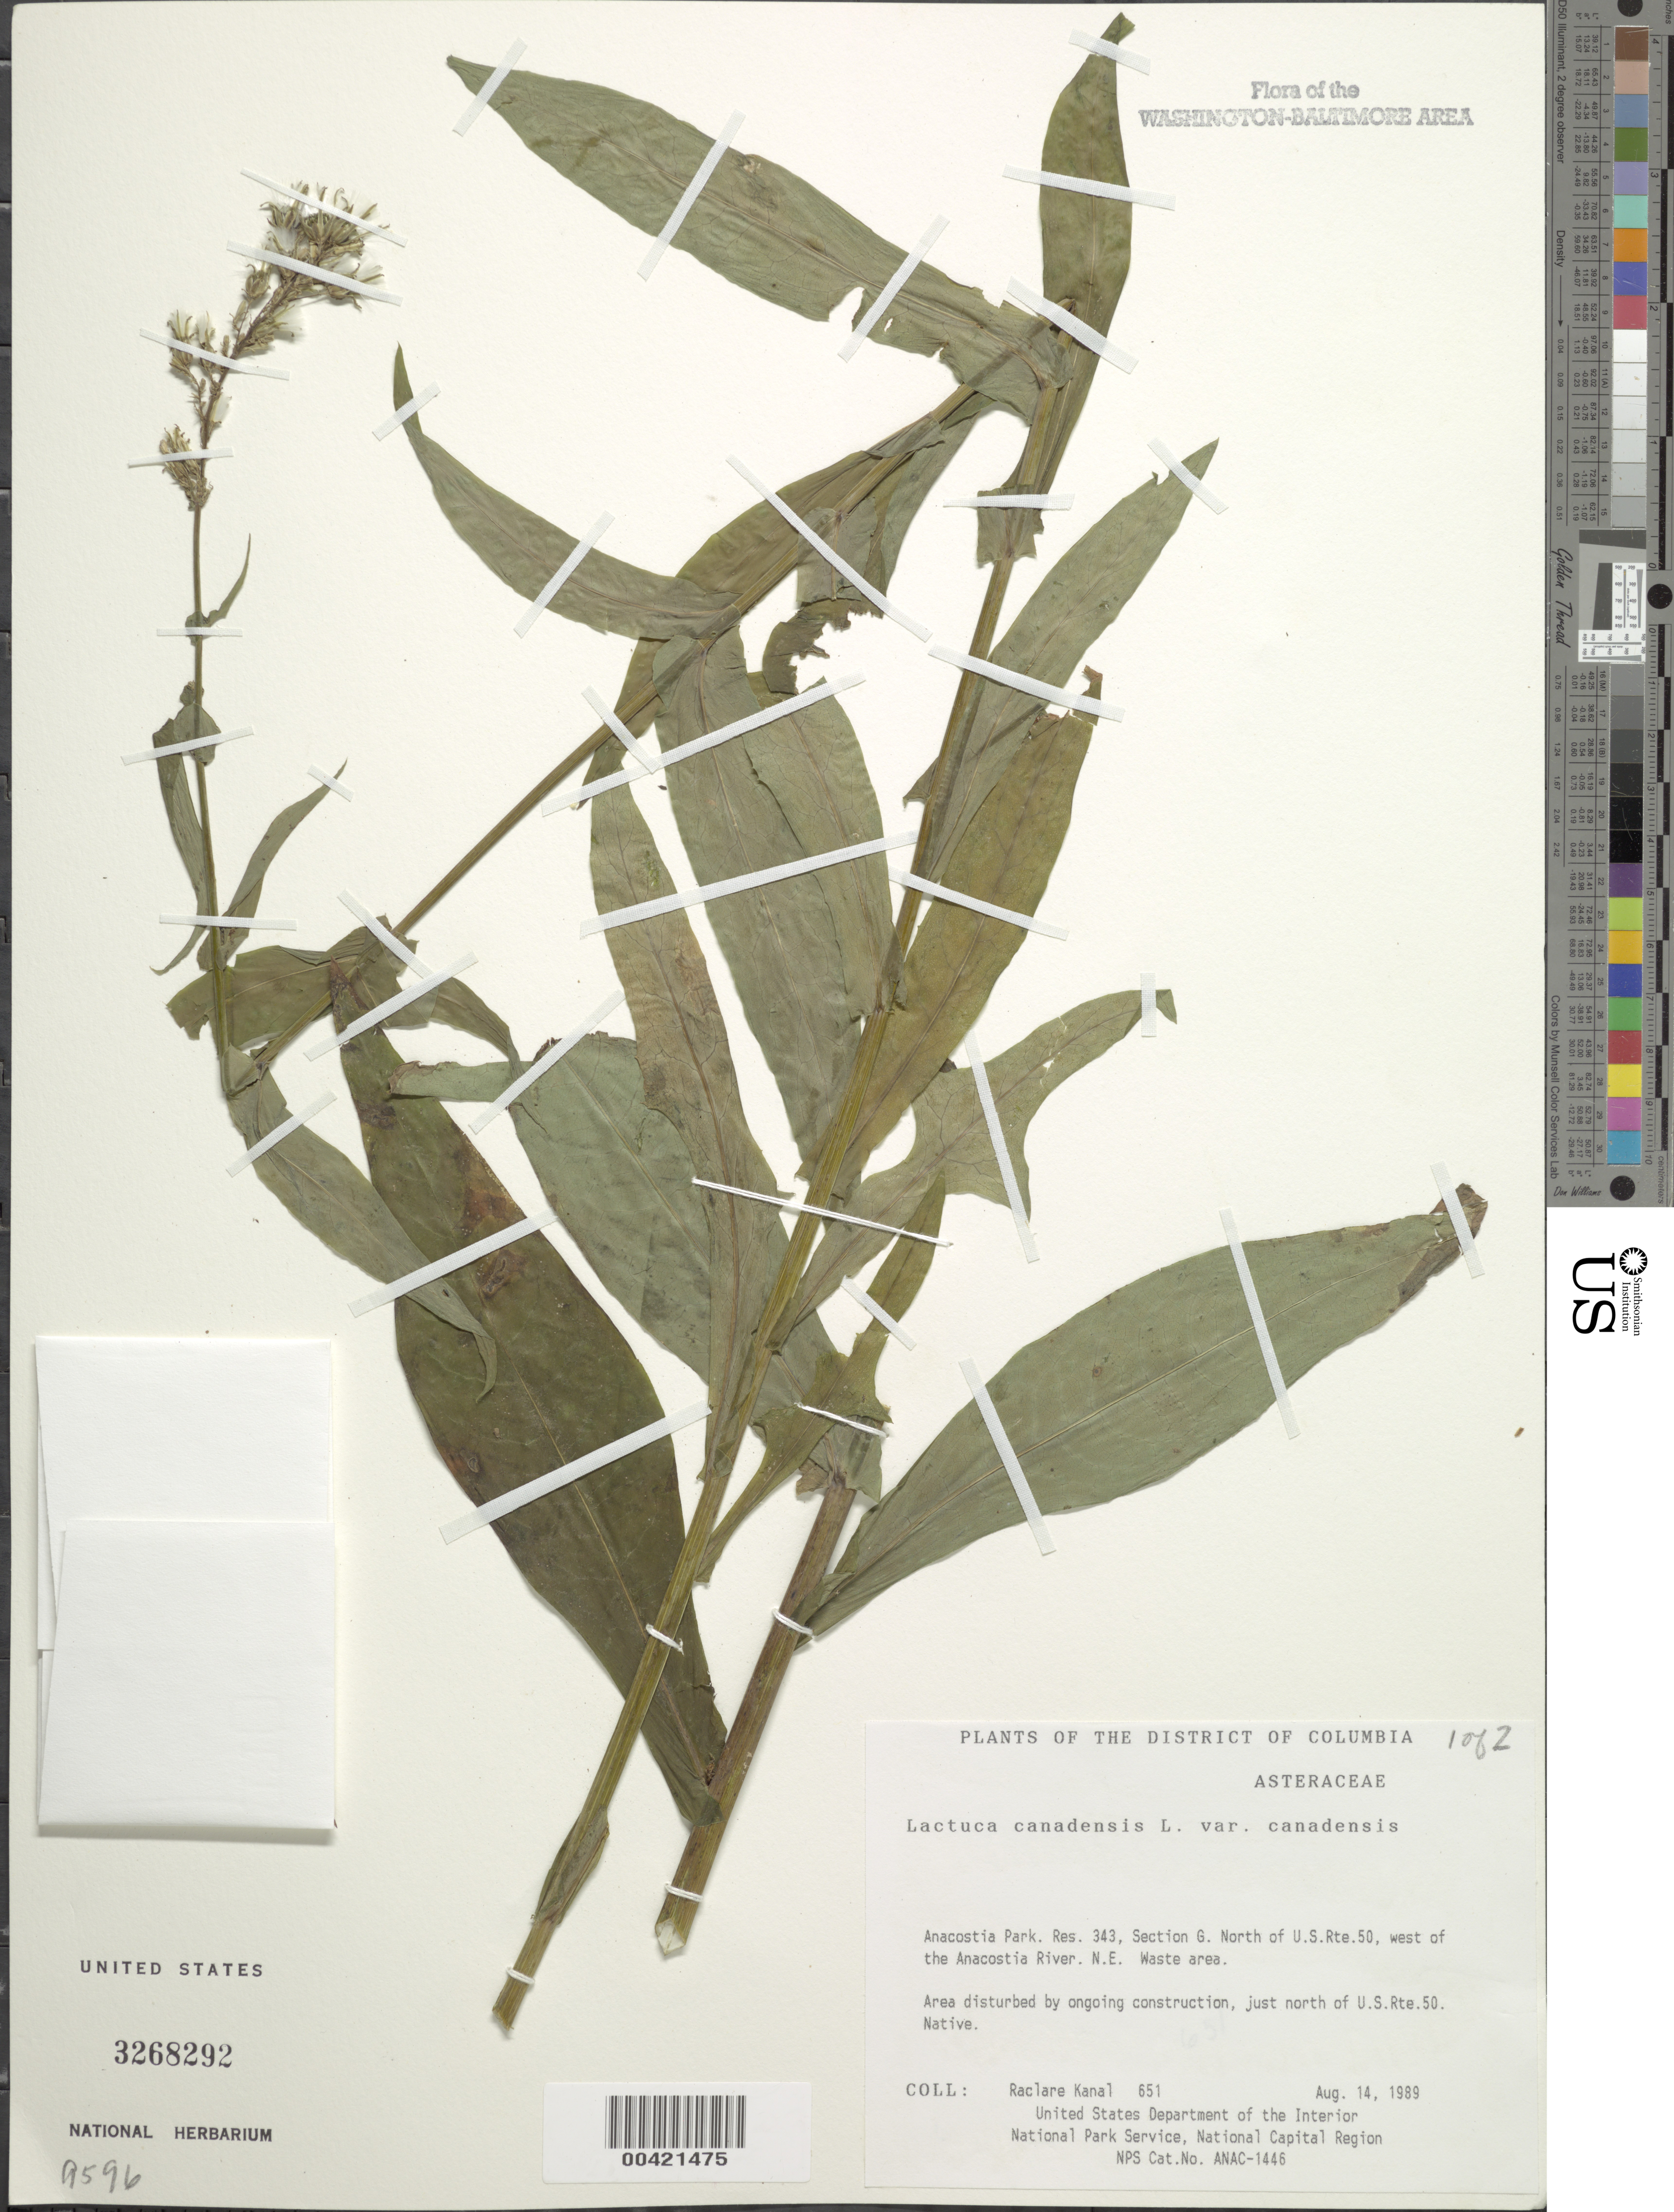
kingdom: Plantae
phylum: Tracheophyta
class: Magnoliopsida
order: Asterales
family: Asteraceae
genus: Lactuca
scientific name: Lactuca canadensis var. canadensis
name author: L.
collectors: R. Kanal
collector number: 651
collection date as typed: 14 Aug 1989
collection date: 1989-08-14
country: United States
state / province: District of Columbia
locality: Anacostia Park, Res 343, Section G, N of US Rt. 50, W of Anacostia River NE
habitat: Waste area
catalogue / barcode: US 3268292